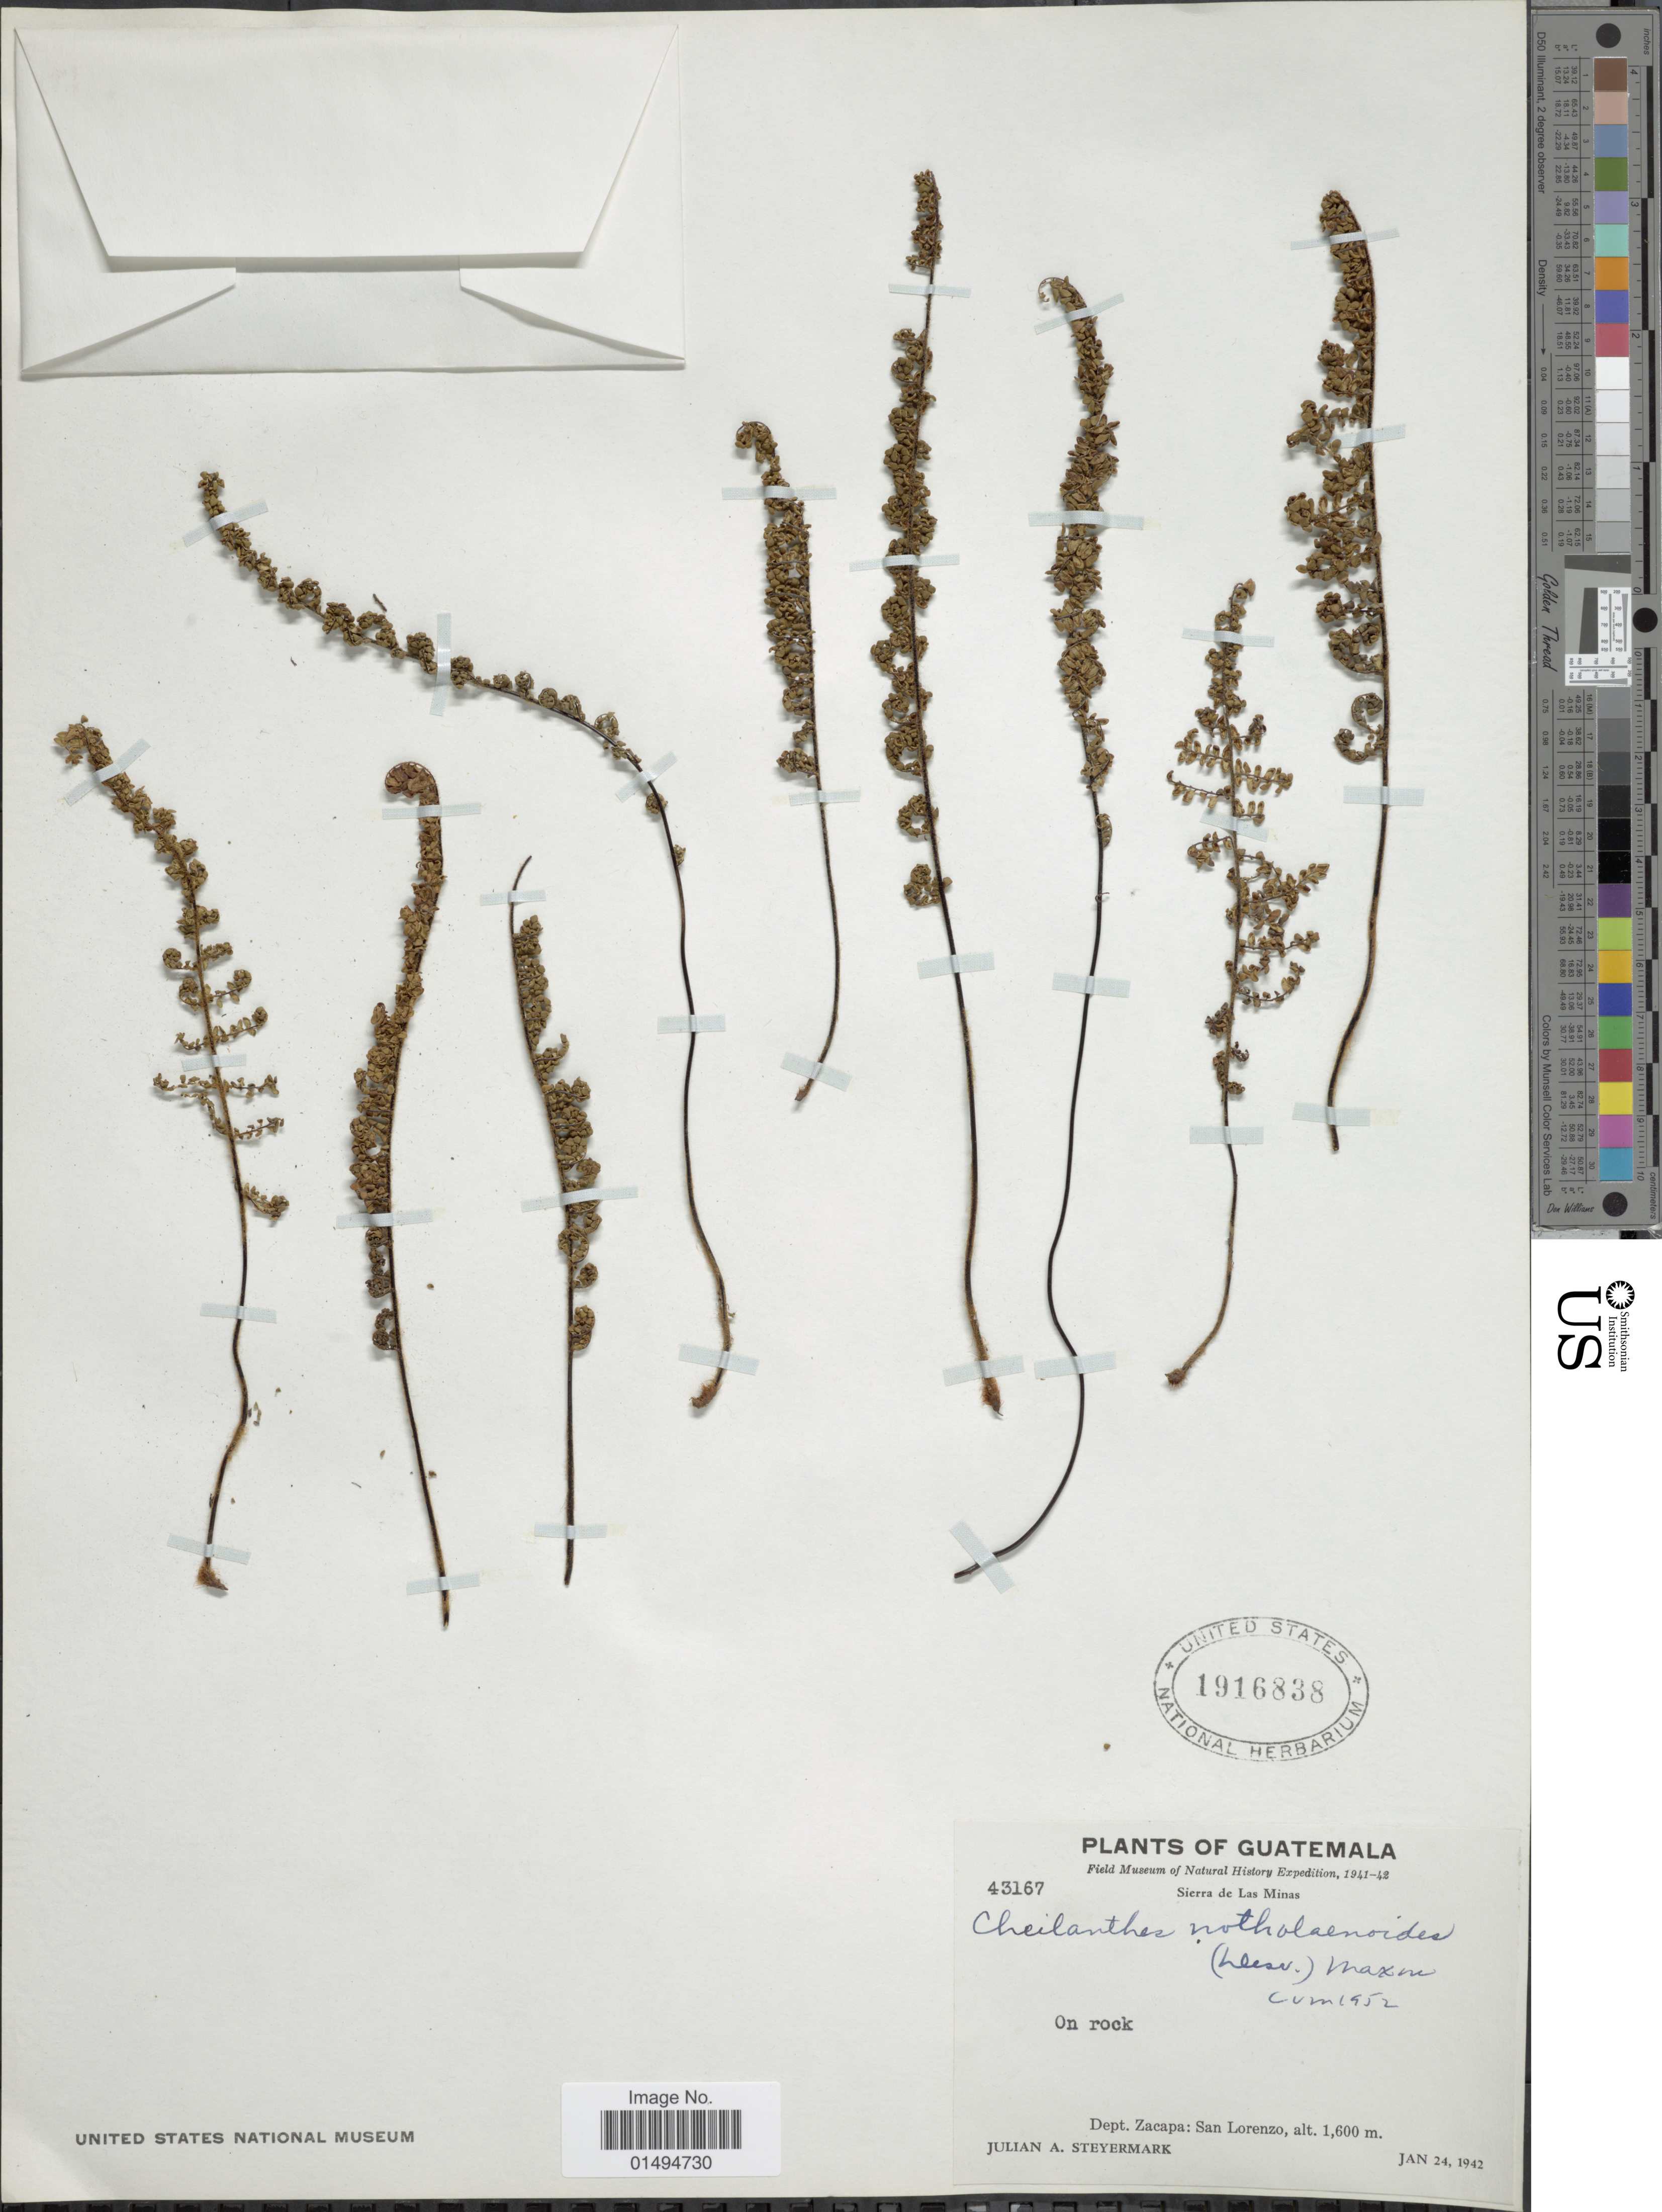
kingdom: Plantae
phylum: Tracheophyta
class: Polypodiopsida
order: Polypodiales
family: Pteridaceae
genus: Myriopteris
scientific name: Myriopteris notholaenoides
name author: (Desv.) Grusz & Windham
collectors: J. Steyermark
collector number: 43167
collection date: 1942-01-24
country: Guatemala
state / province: Zacapa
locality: Sierra de Las Minas, Dept. Zacapa: San Lorenzo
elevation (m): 1600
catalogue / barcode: US 1916838